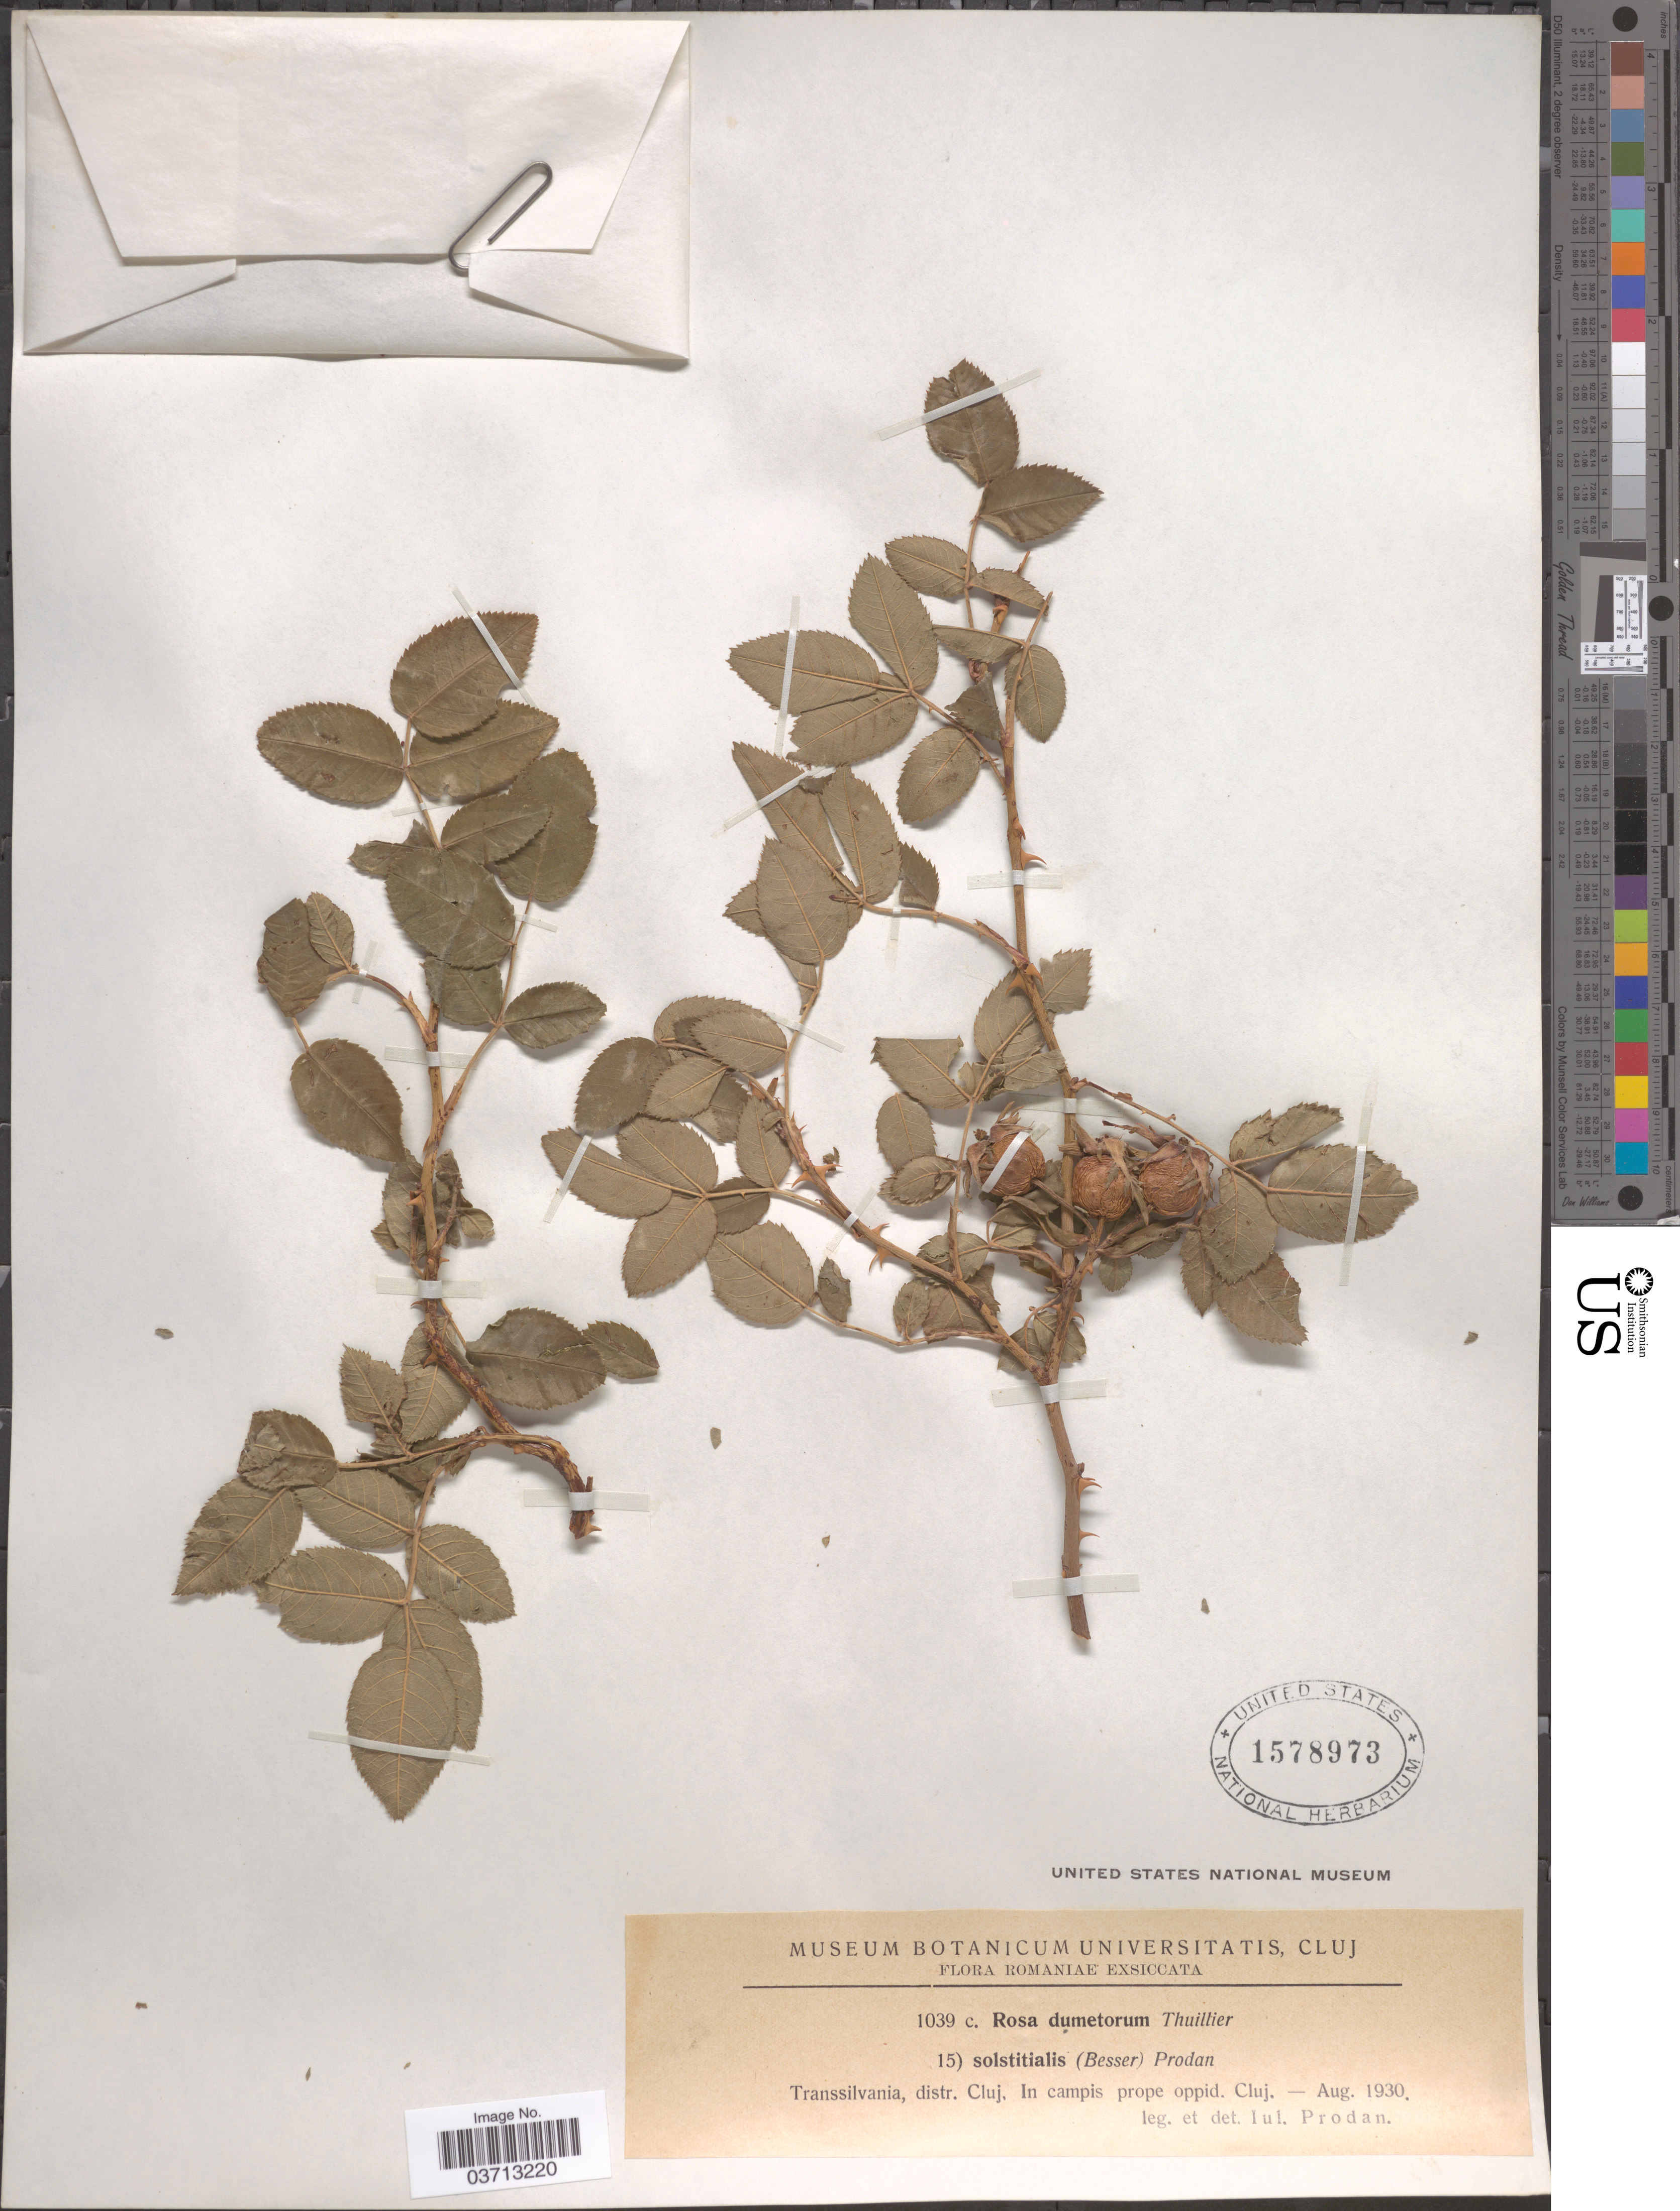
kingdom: Plantae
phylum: Tracheophyta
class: Magnoliopsida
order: Rosales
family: Rosaceae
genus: Rosa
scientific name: Rosa dumetorum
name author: Lange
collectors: J. Prodan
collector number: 1039 c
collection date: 1930-08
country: Romania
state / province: Cluj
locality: Transsilvania, distr. Cluj. In campis prope oppid. Cluj.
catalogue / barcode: US 1578973